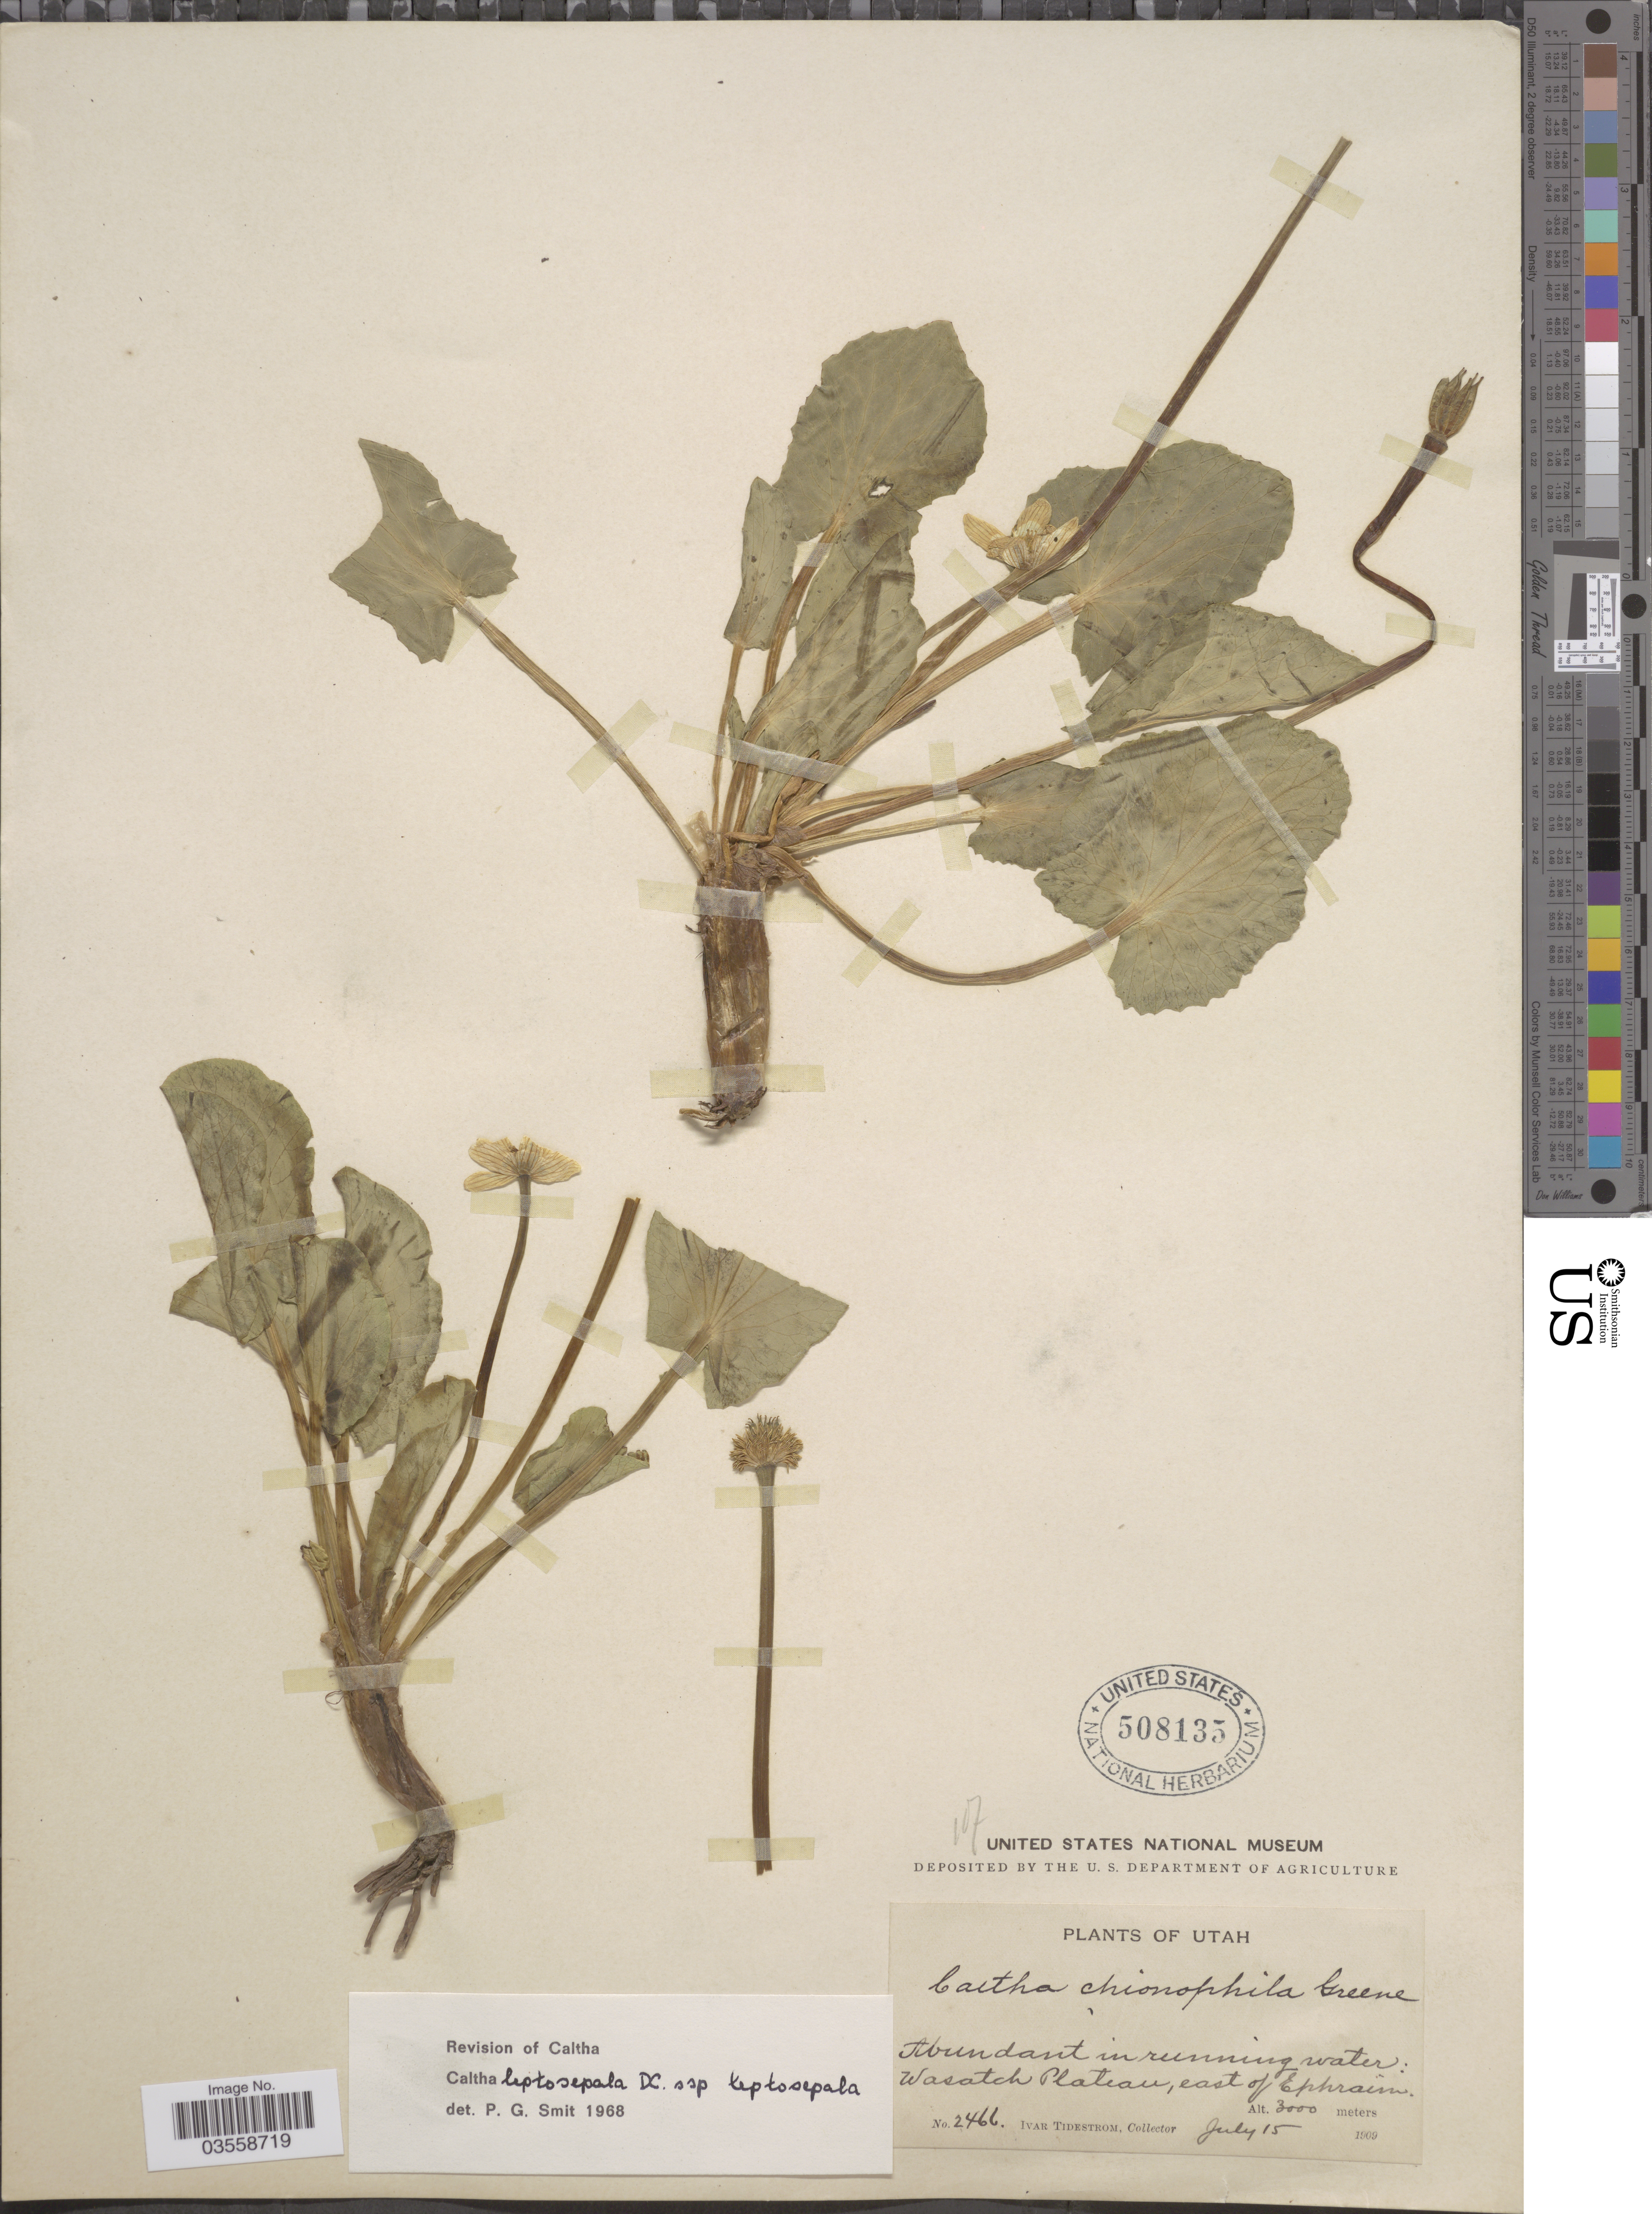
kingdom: Plantae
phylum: Tracheophyta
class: Magnoliopsida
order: Ranunculales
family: Ranunculaceae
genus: Caltha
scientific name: Caltha leptosepala subsp. leptosepala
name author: DC.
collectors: I. F. Tidestrom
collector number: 2466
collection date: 1909-07-15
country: United States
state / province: Utah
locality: Wasatch Plateau, east of Ephraim.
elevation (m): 3000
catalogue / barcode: US 508135